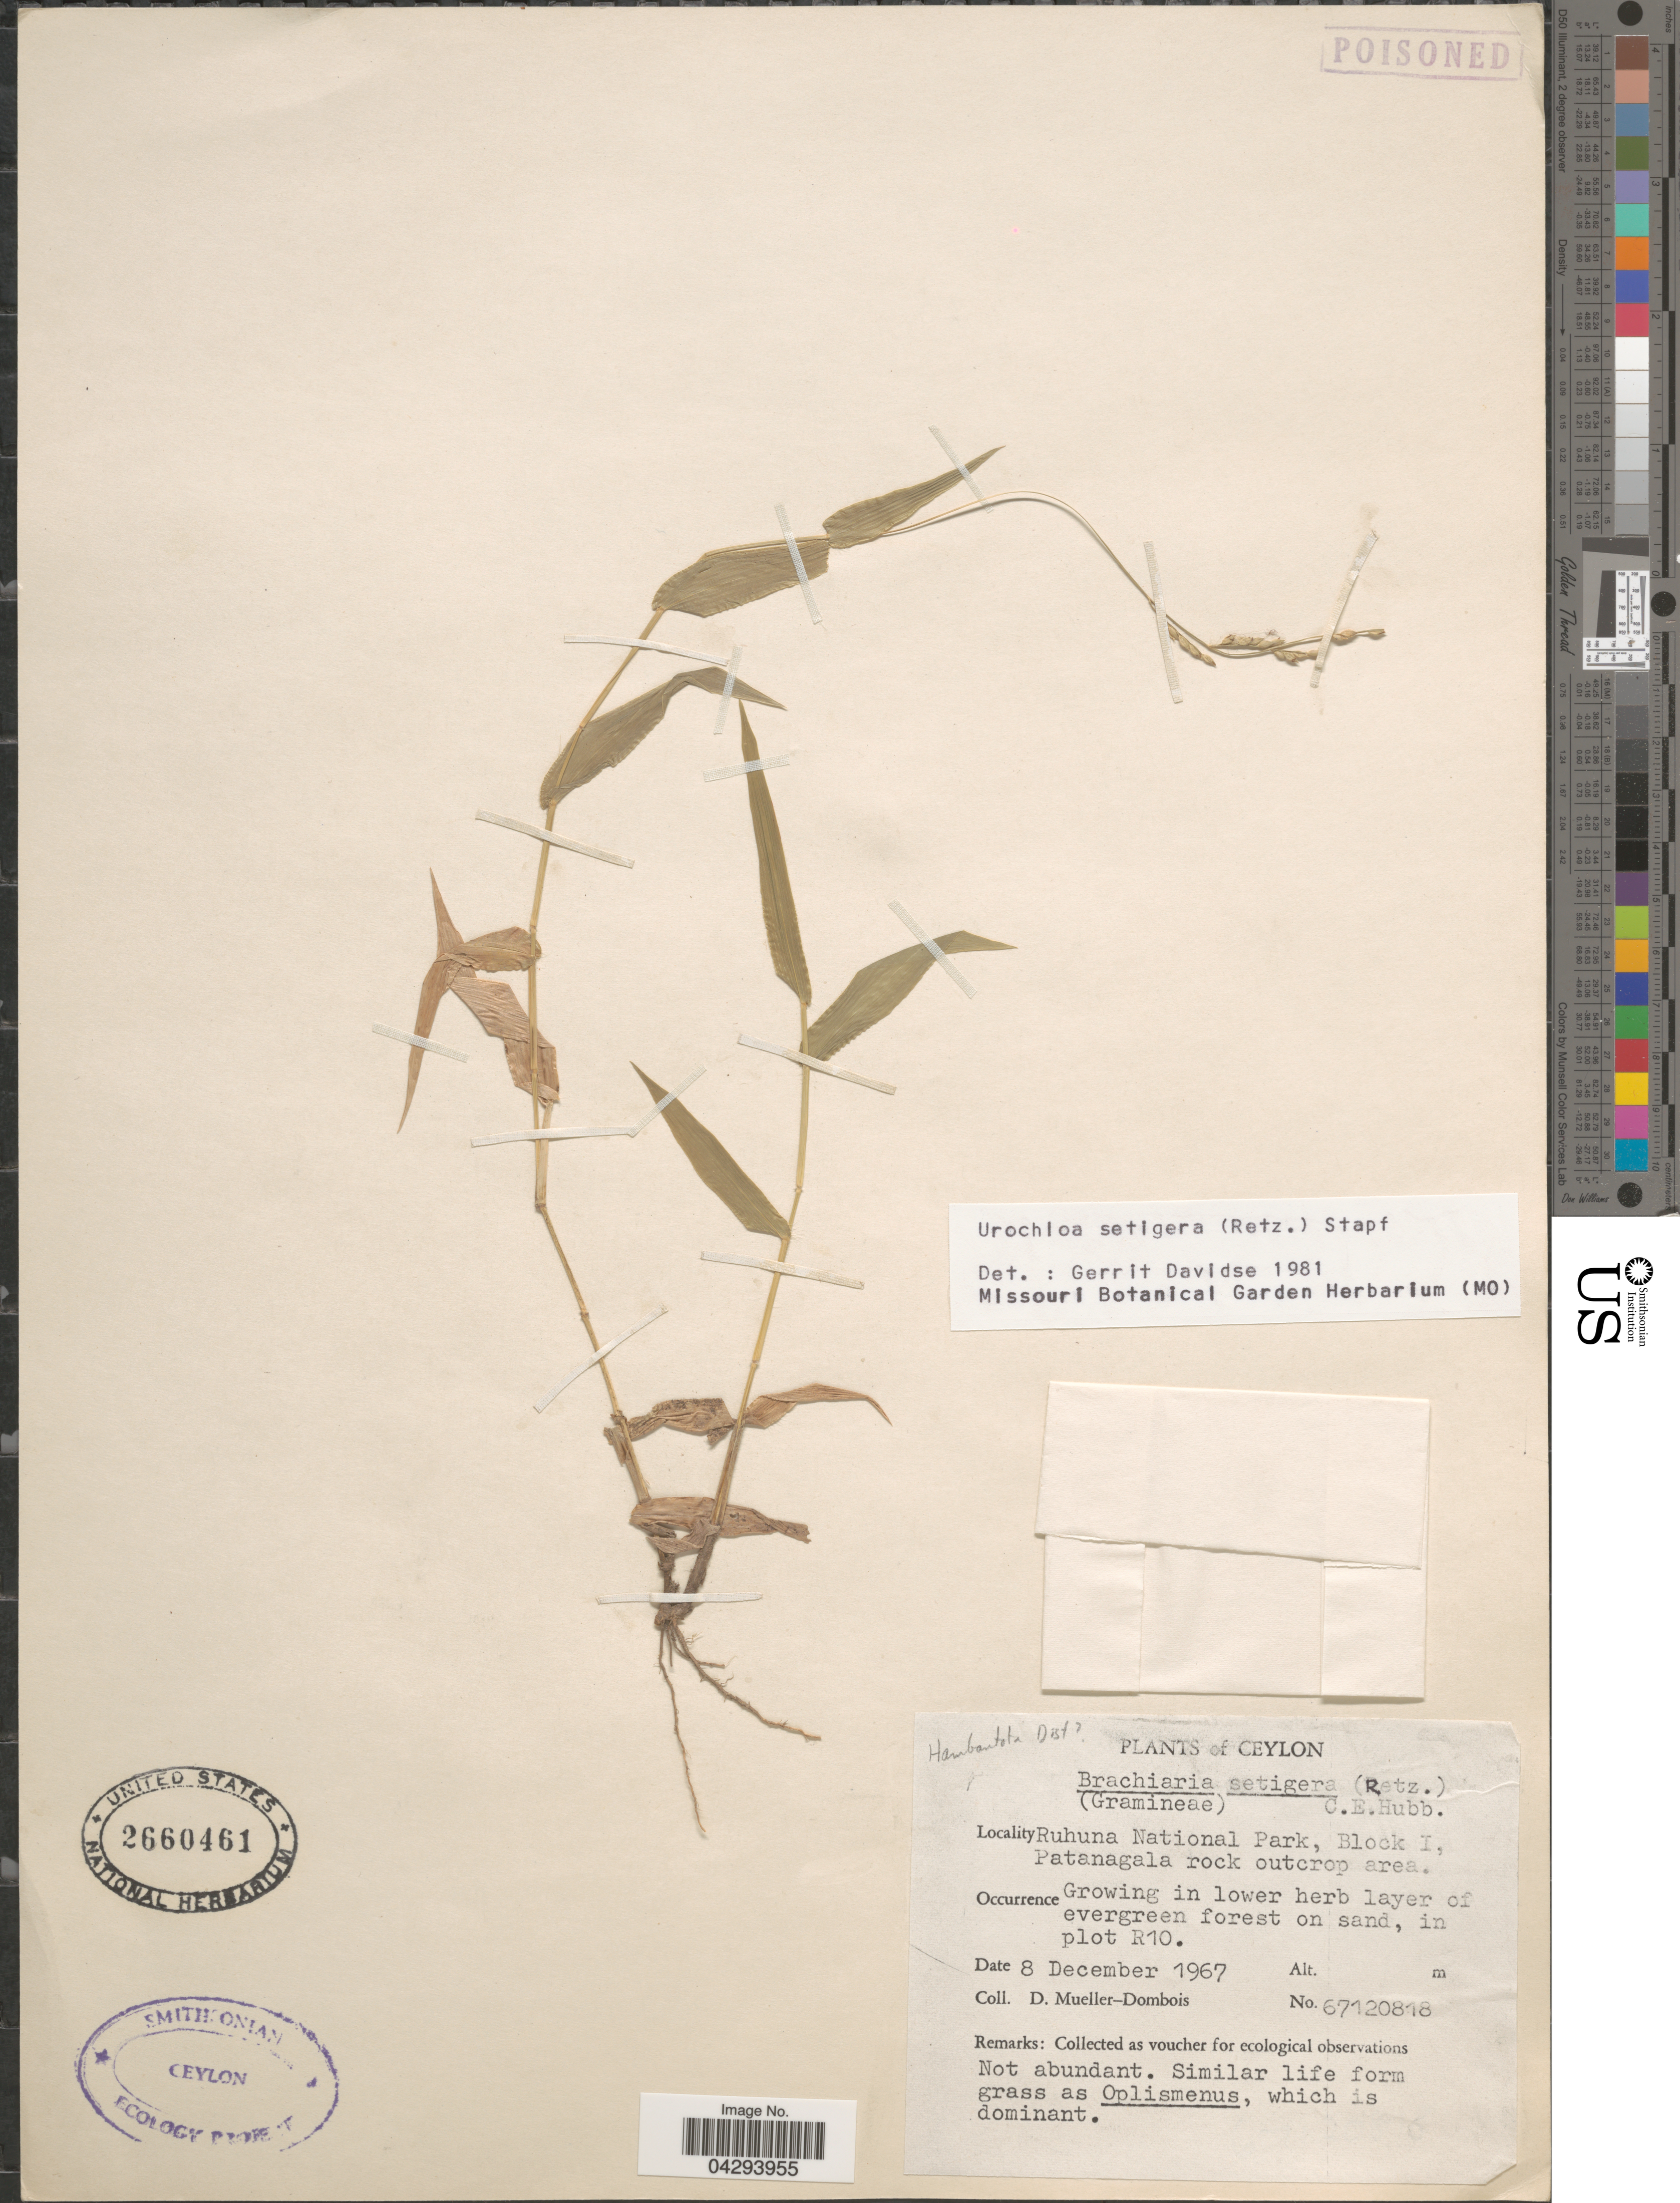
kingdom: Plantae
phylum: Tracheophyta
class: Liliopsida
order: Poales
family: Poaceae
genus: Urochloa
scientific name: Urochloa setigera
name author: (Retz.) Stapf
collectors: D. Mueller-Dombois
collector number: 6712088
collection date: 1967-12-08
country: Sri Lanka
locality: Hambantota Dist [unsure placement] Ceylon. Ruhuna National Park, Block I, Patanagala rock outcrop area.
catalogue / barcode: US 2660461